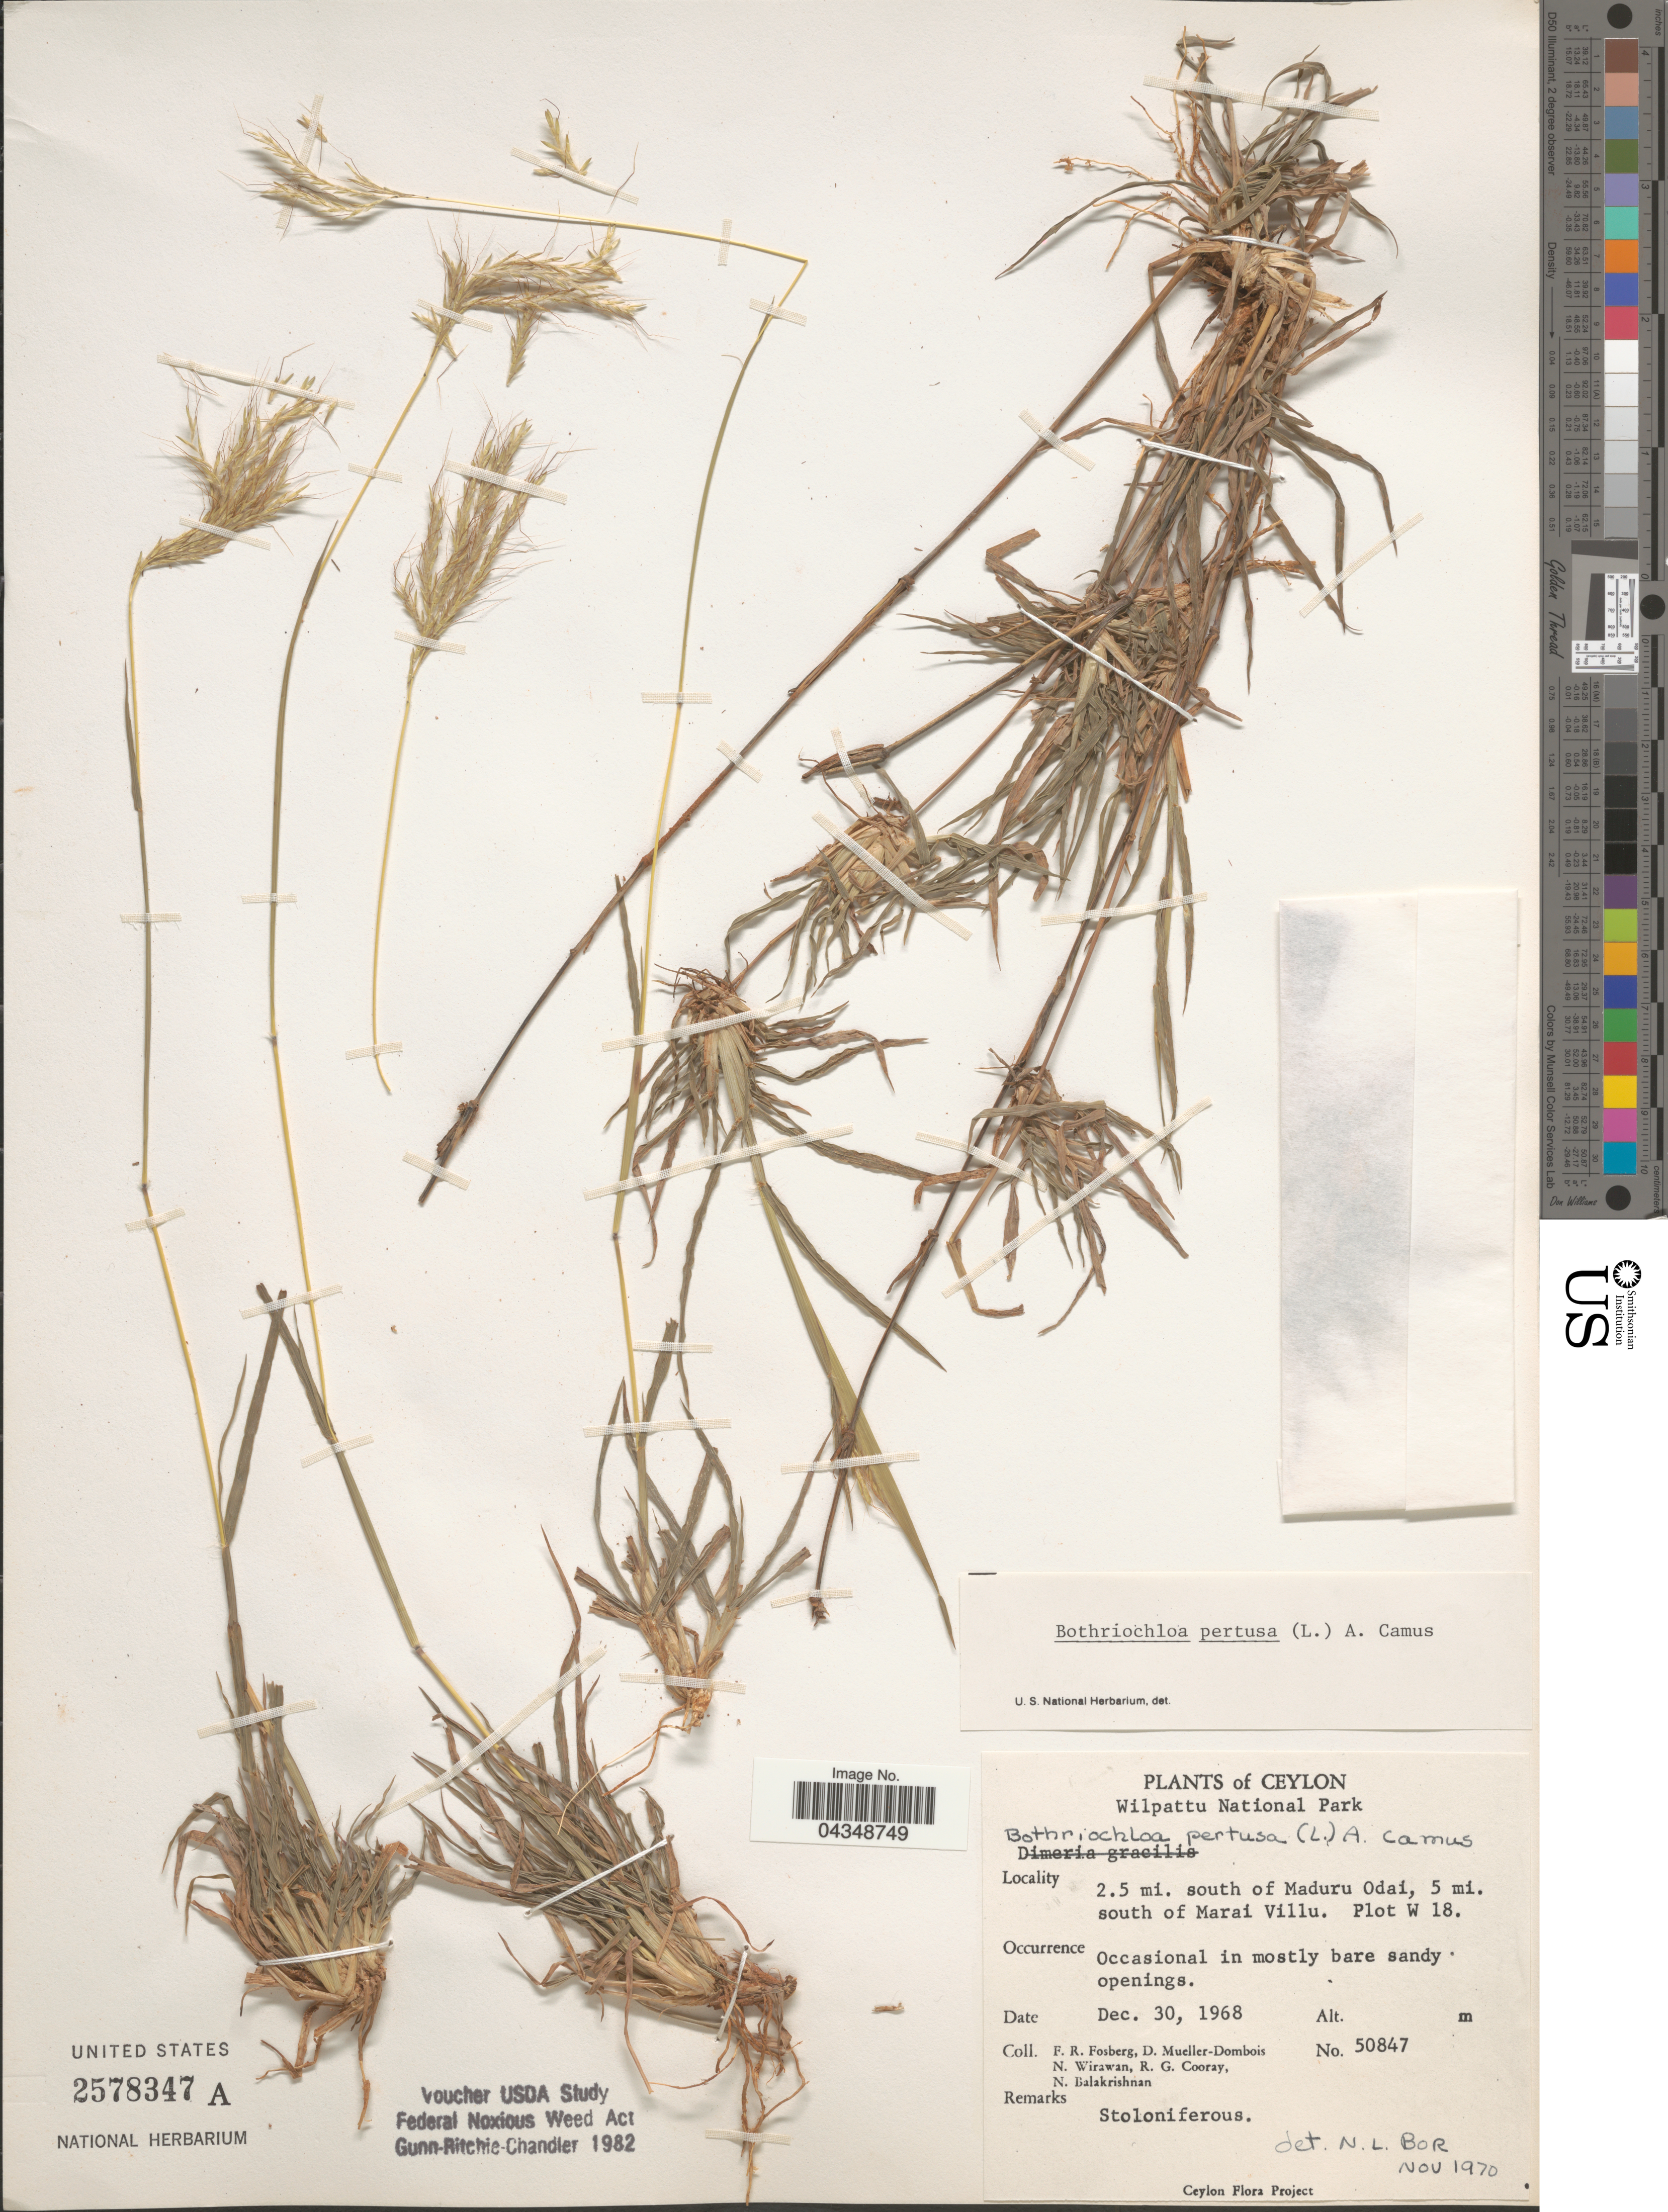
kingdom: Plantae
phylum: Tracheophyta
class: Liliopsida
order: Poales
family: Poaceae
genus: Bothriochloa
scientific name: Bothriochloa pertusa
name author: (L.) A. Camus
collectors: F. R. Fosberg, D. Mueller-Dombois, N. Wirawan, R. Cooray & N. Balakrishnan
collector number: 50847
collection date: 1968-12-30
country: Sri Lanka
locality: Ceylon. Wilpattu National Park. 2.5 mi. south of Maduru Odai, 5 mi. south of Marai Villu. Plot W 18.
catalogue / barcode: US 257837A